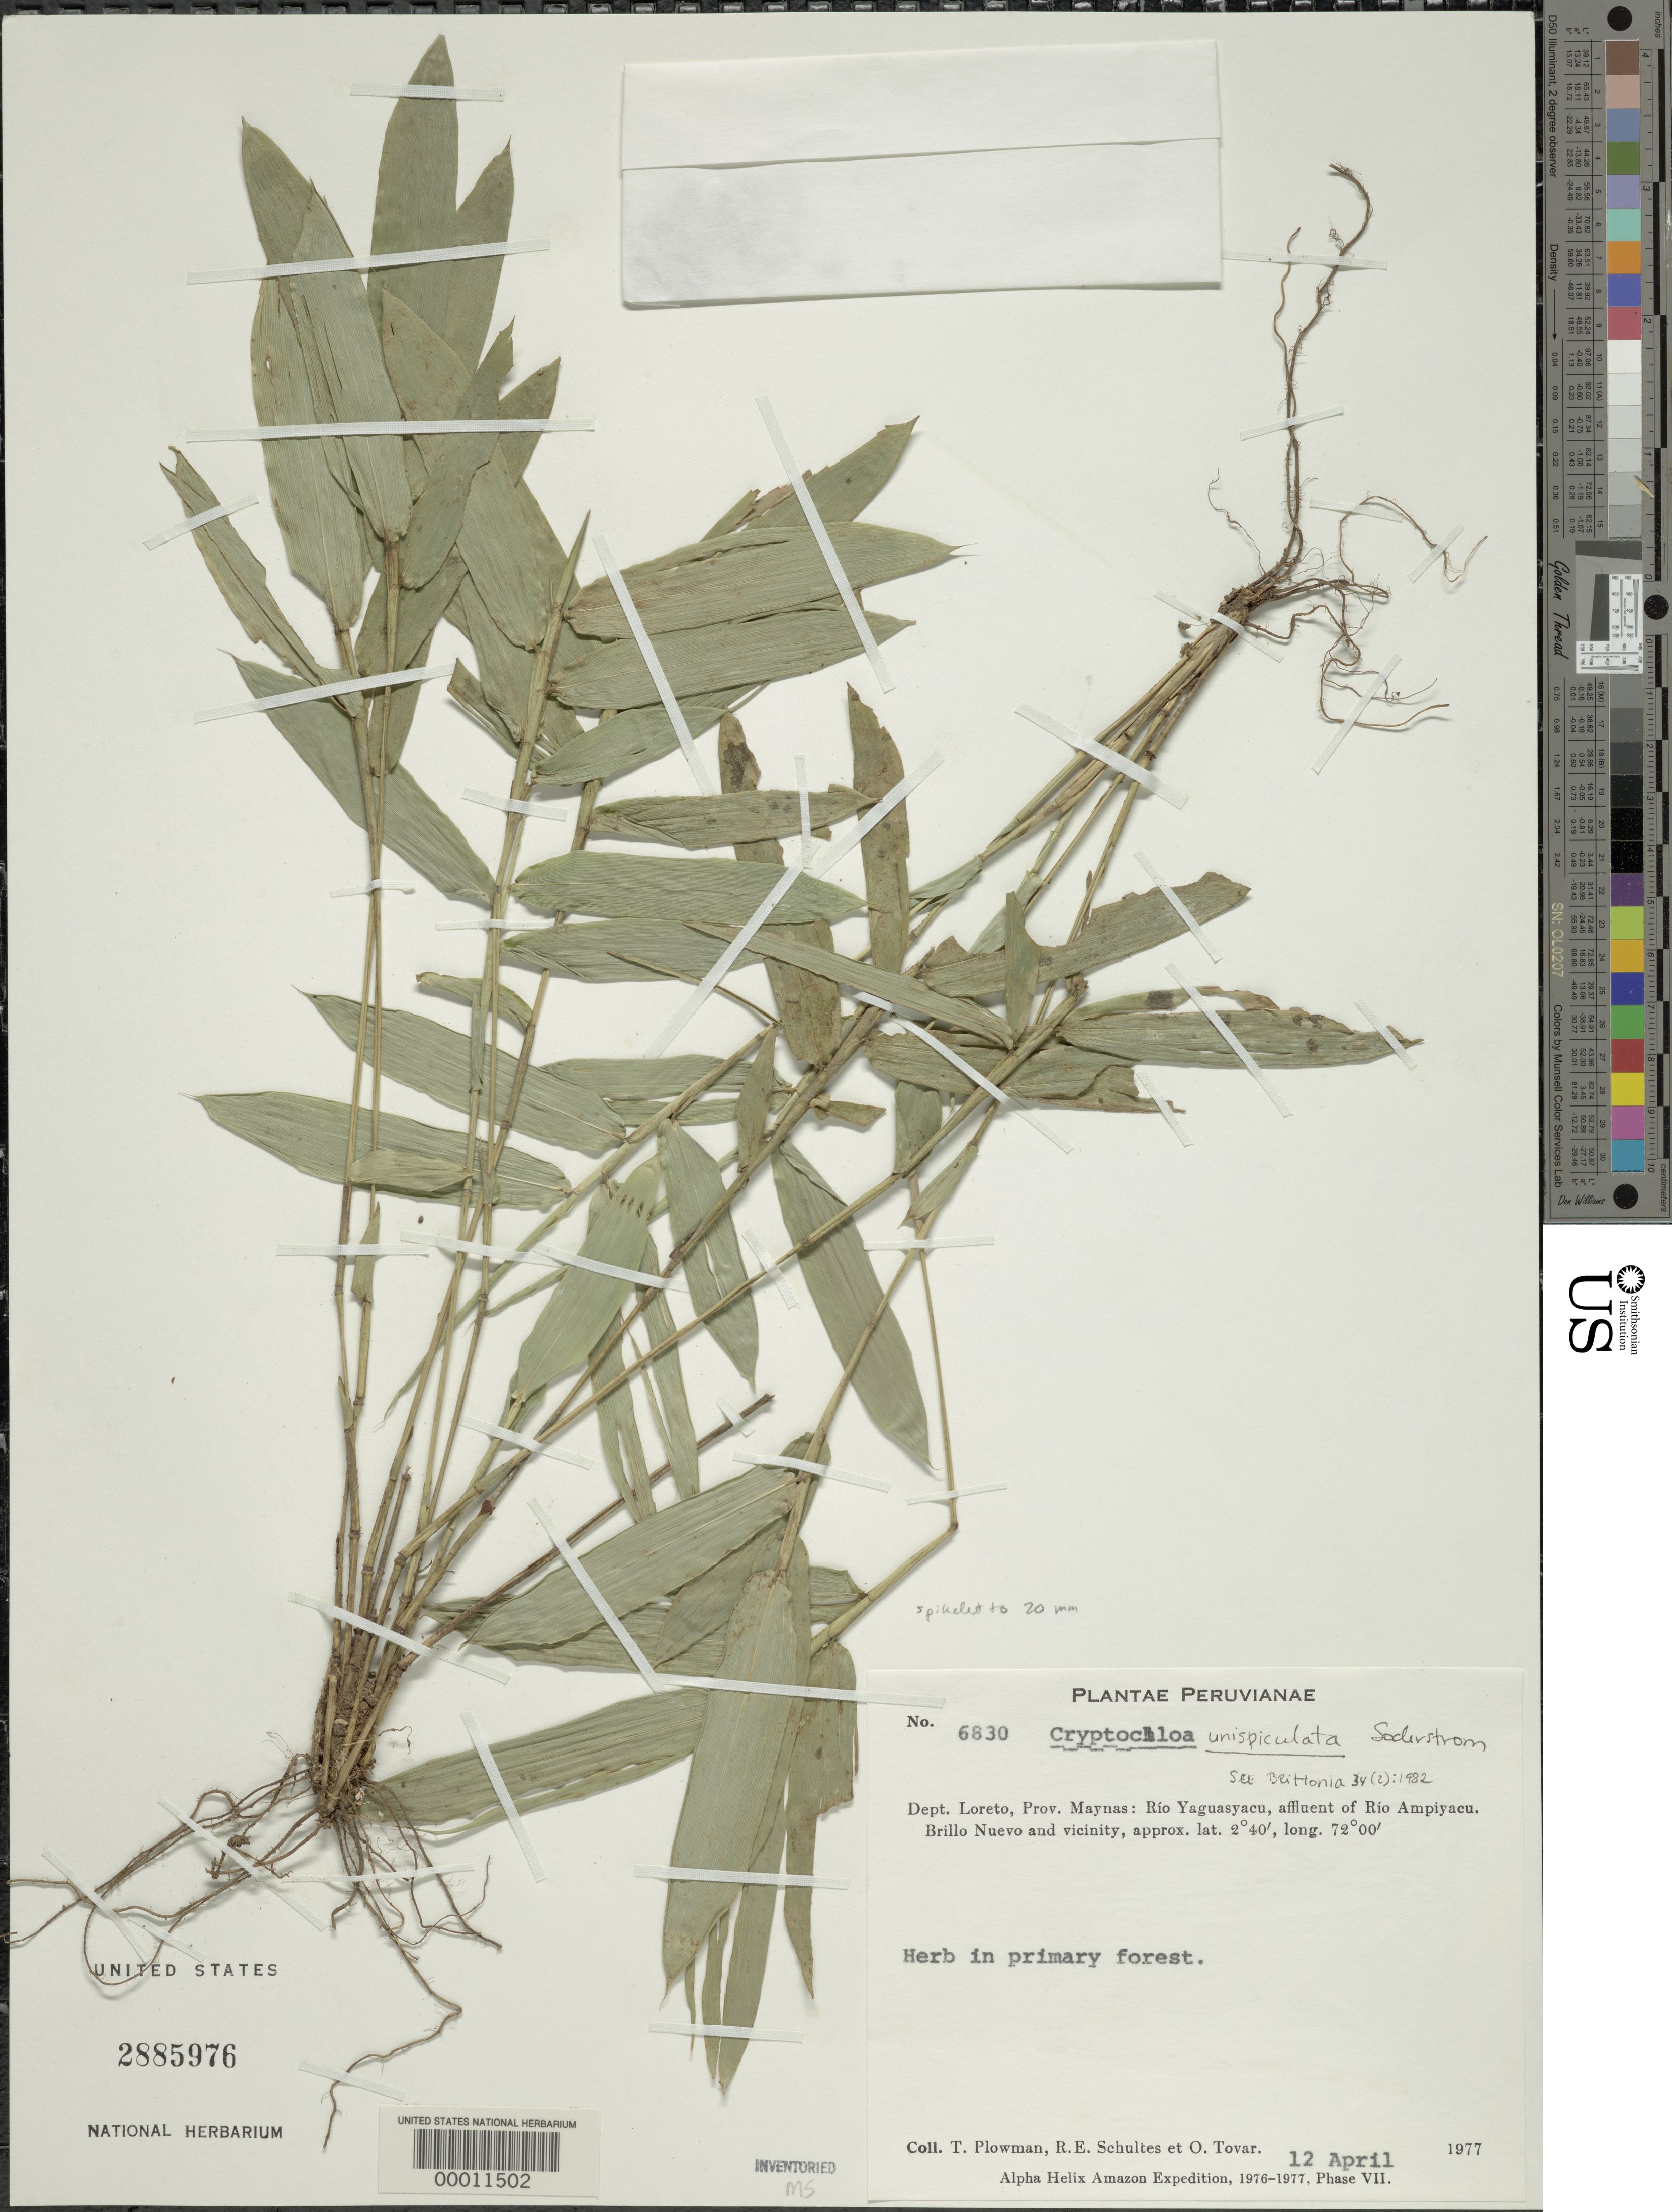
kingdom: Plantae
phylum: Tracheophyta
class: Liliopsida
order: Poales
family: Poaceae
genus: Cryptochloa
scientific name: Cryptochloa unispiculata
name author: Soderstr.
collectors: T. Plowman, R. E. Schultes & Ó. Tovar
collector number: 6830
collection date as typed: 12 Apr 1977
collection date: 1977-04-12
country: Peru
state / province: Loreto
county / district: Maynas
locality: Rio yaguasyacu, rio amplyacu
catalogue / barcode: US 2885976